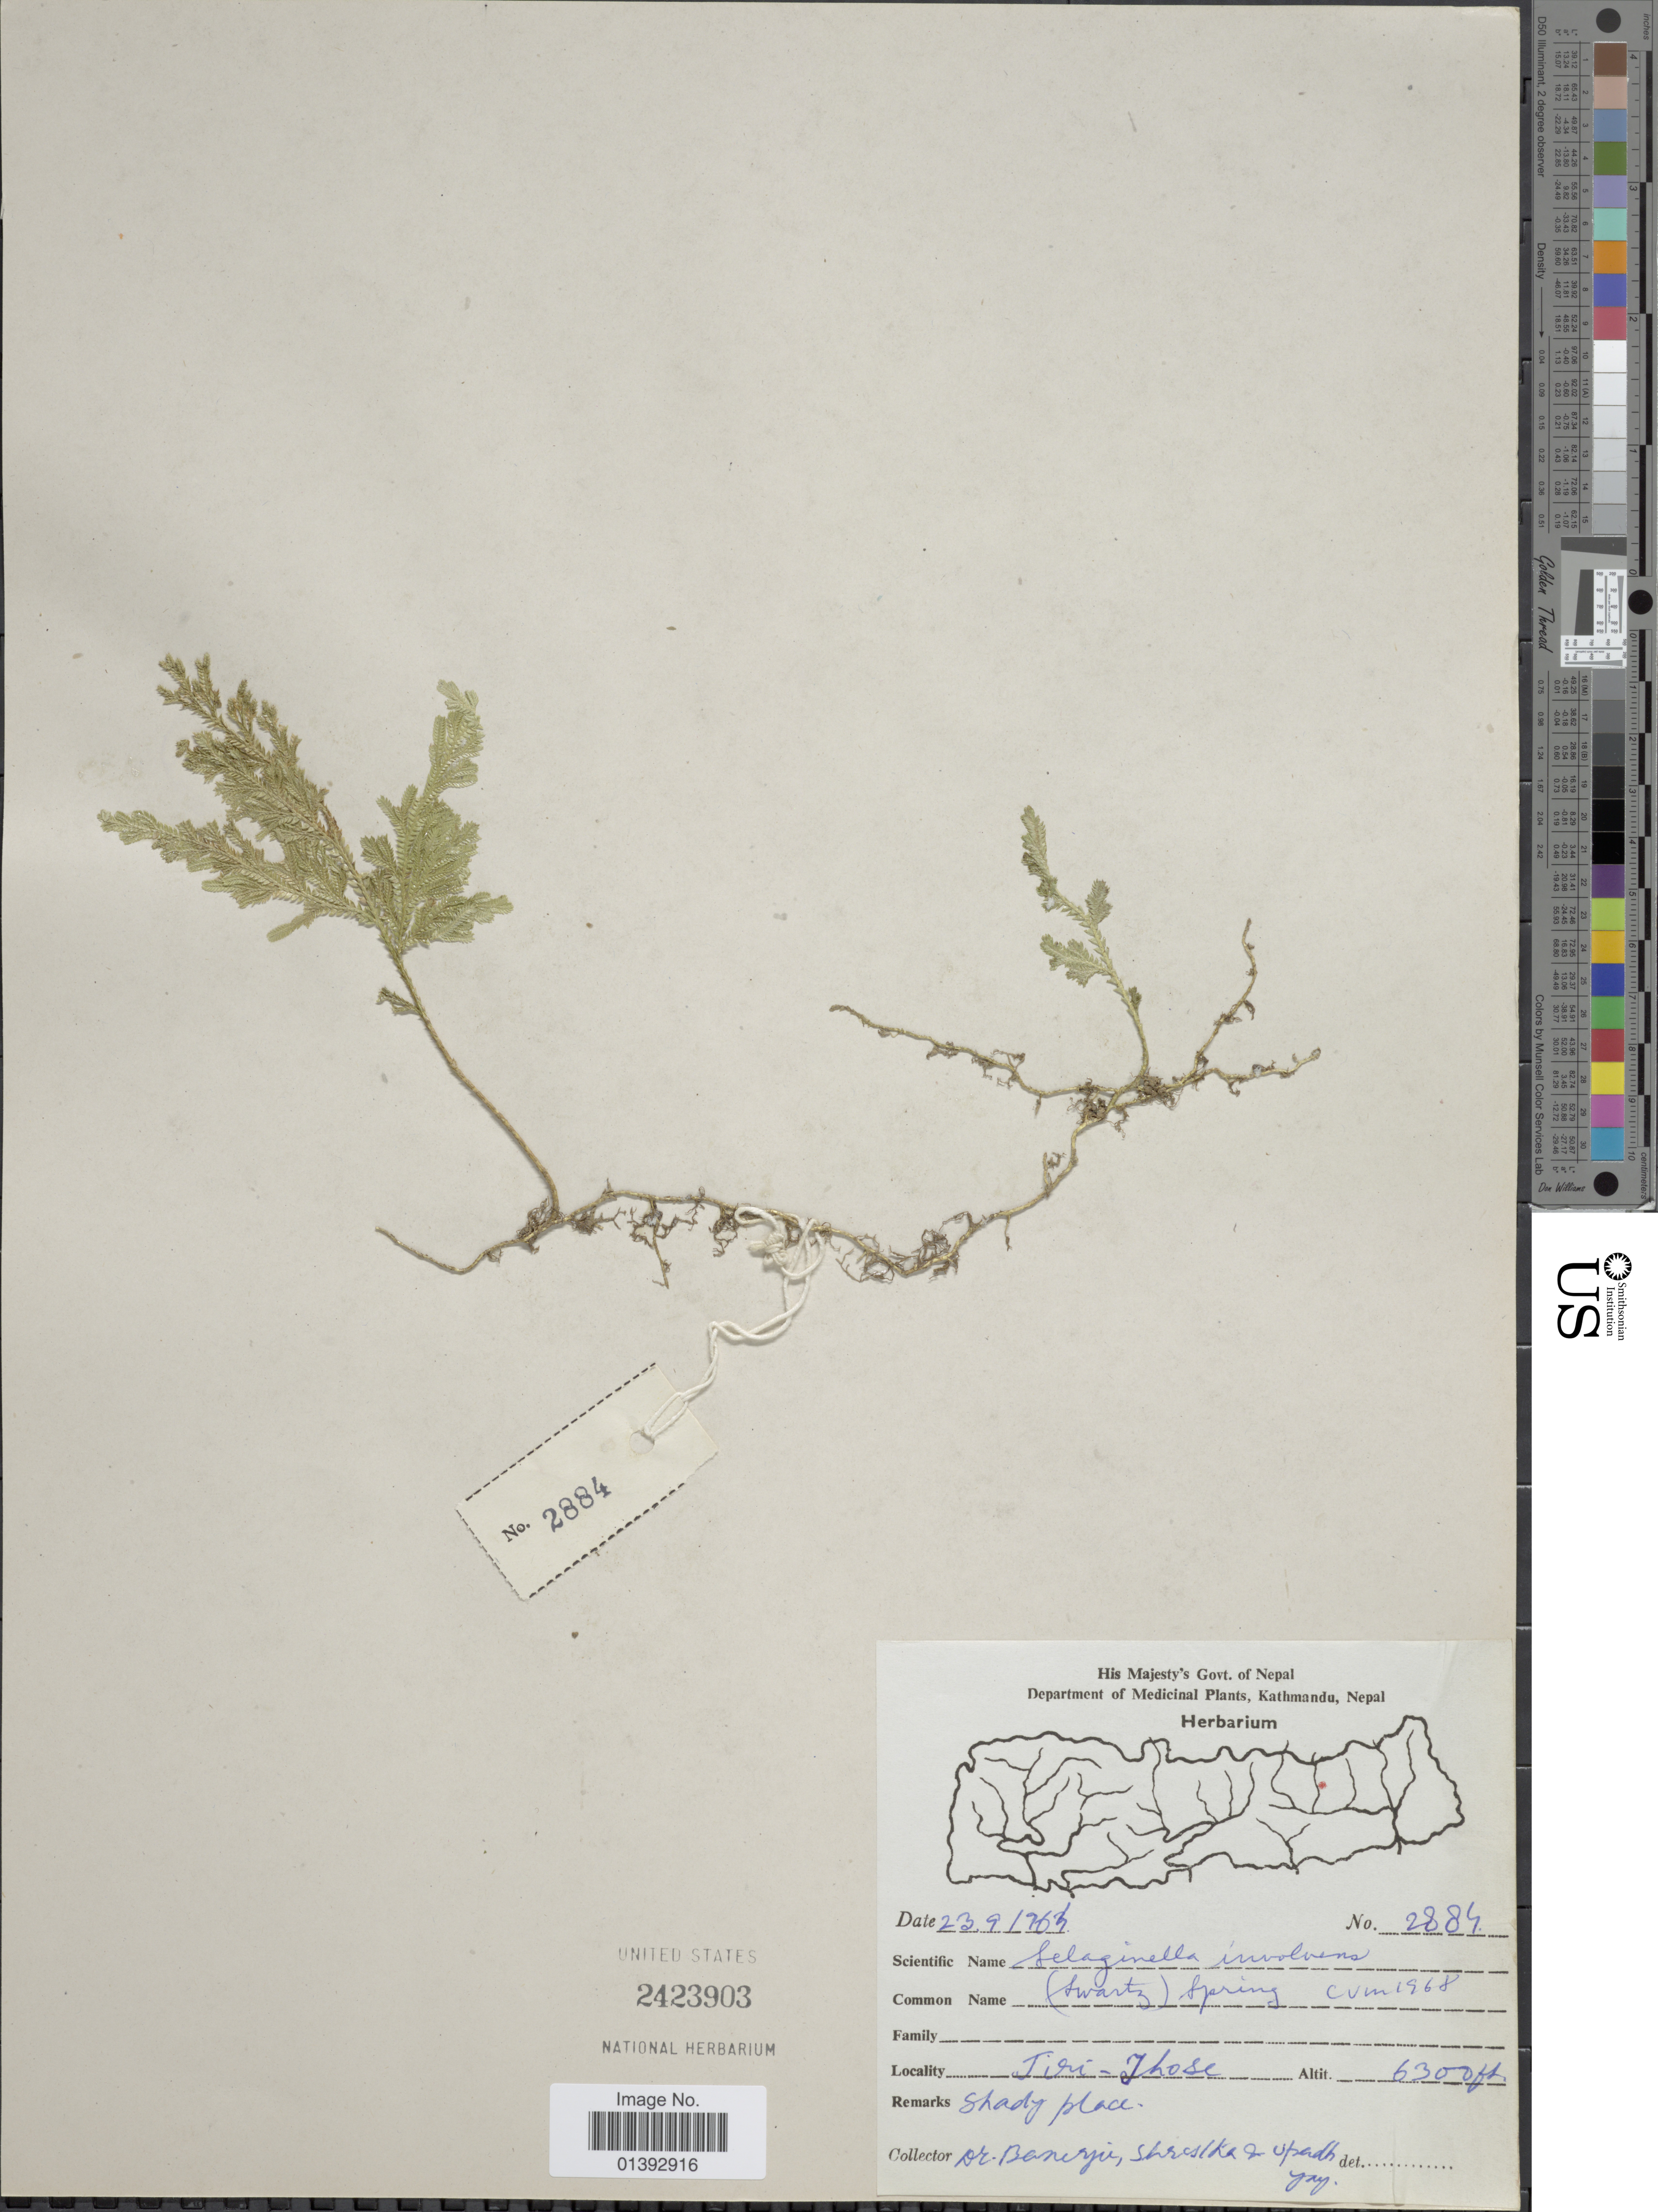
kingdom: Plantae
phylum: Tracheophyta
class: Lycopodiopsida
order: Selaginellales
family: Selaginellaceae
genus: Selaginella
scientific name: Selaginella involvens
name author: (Sw.) Spring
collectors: -. Banerjee, -. Shrestha & Upadhyay, --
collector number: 2884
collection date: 1964-09-23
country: Nepal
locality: Jiri-Jhose, shade place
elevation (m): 1920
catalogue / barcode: US 2423903